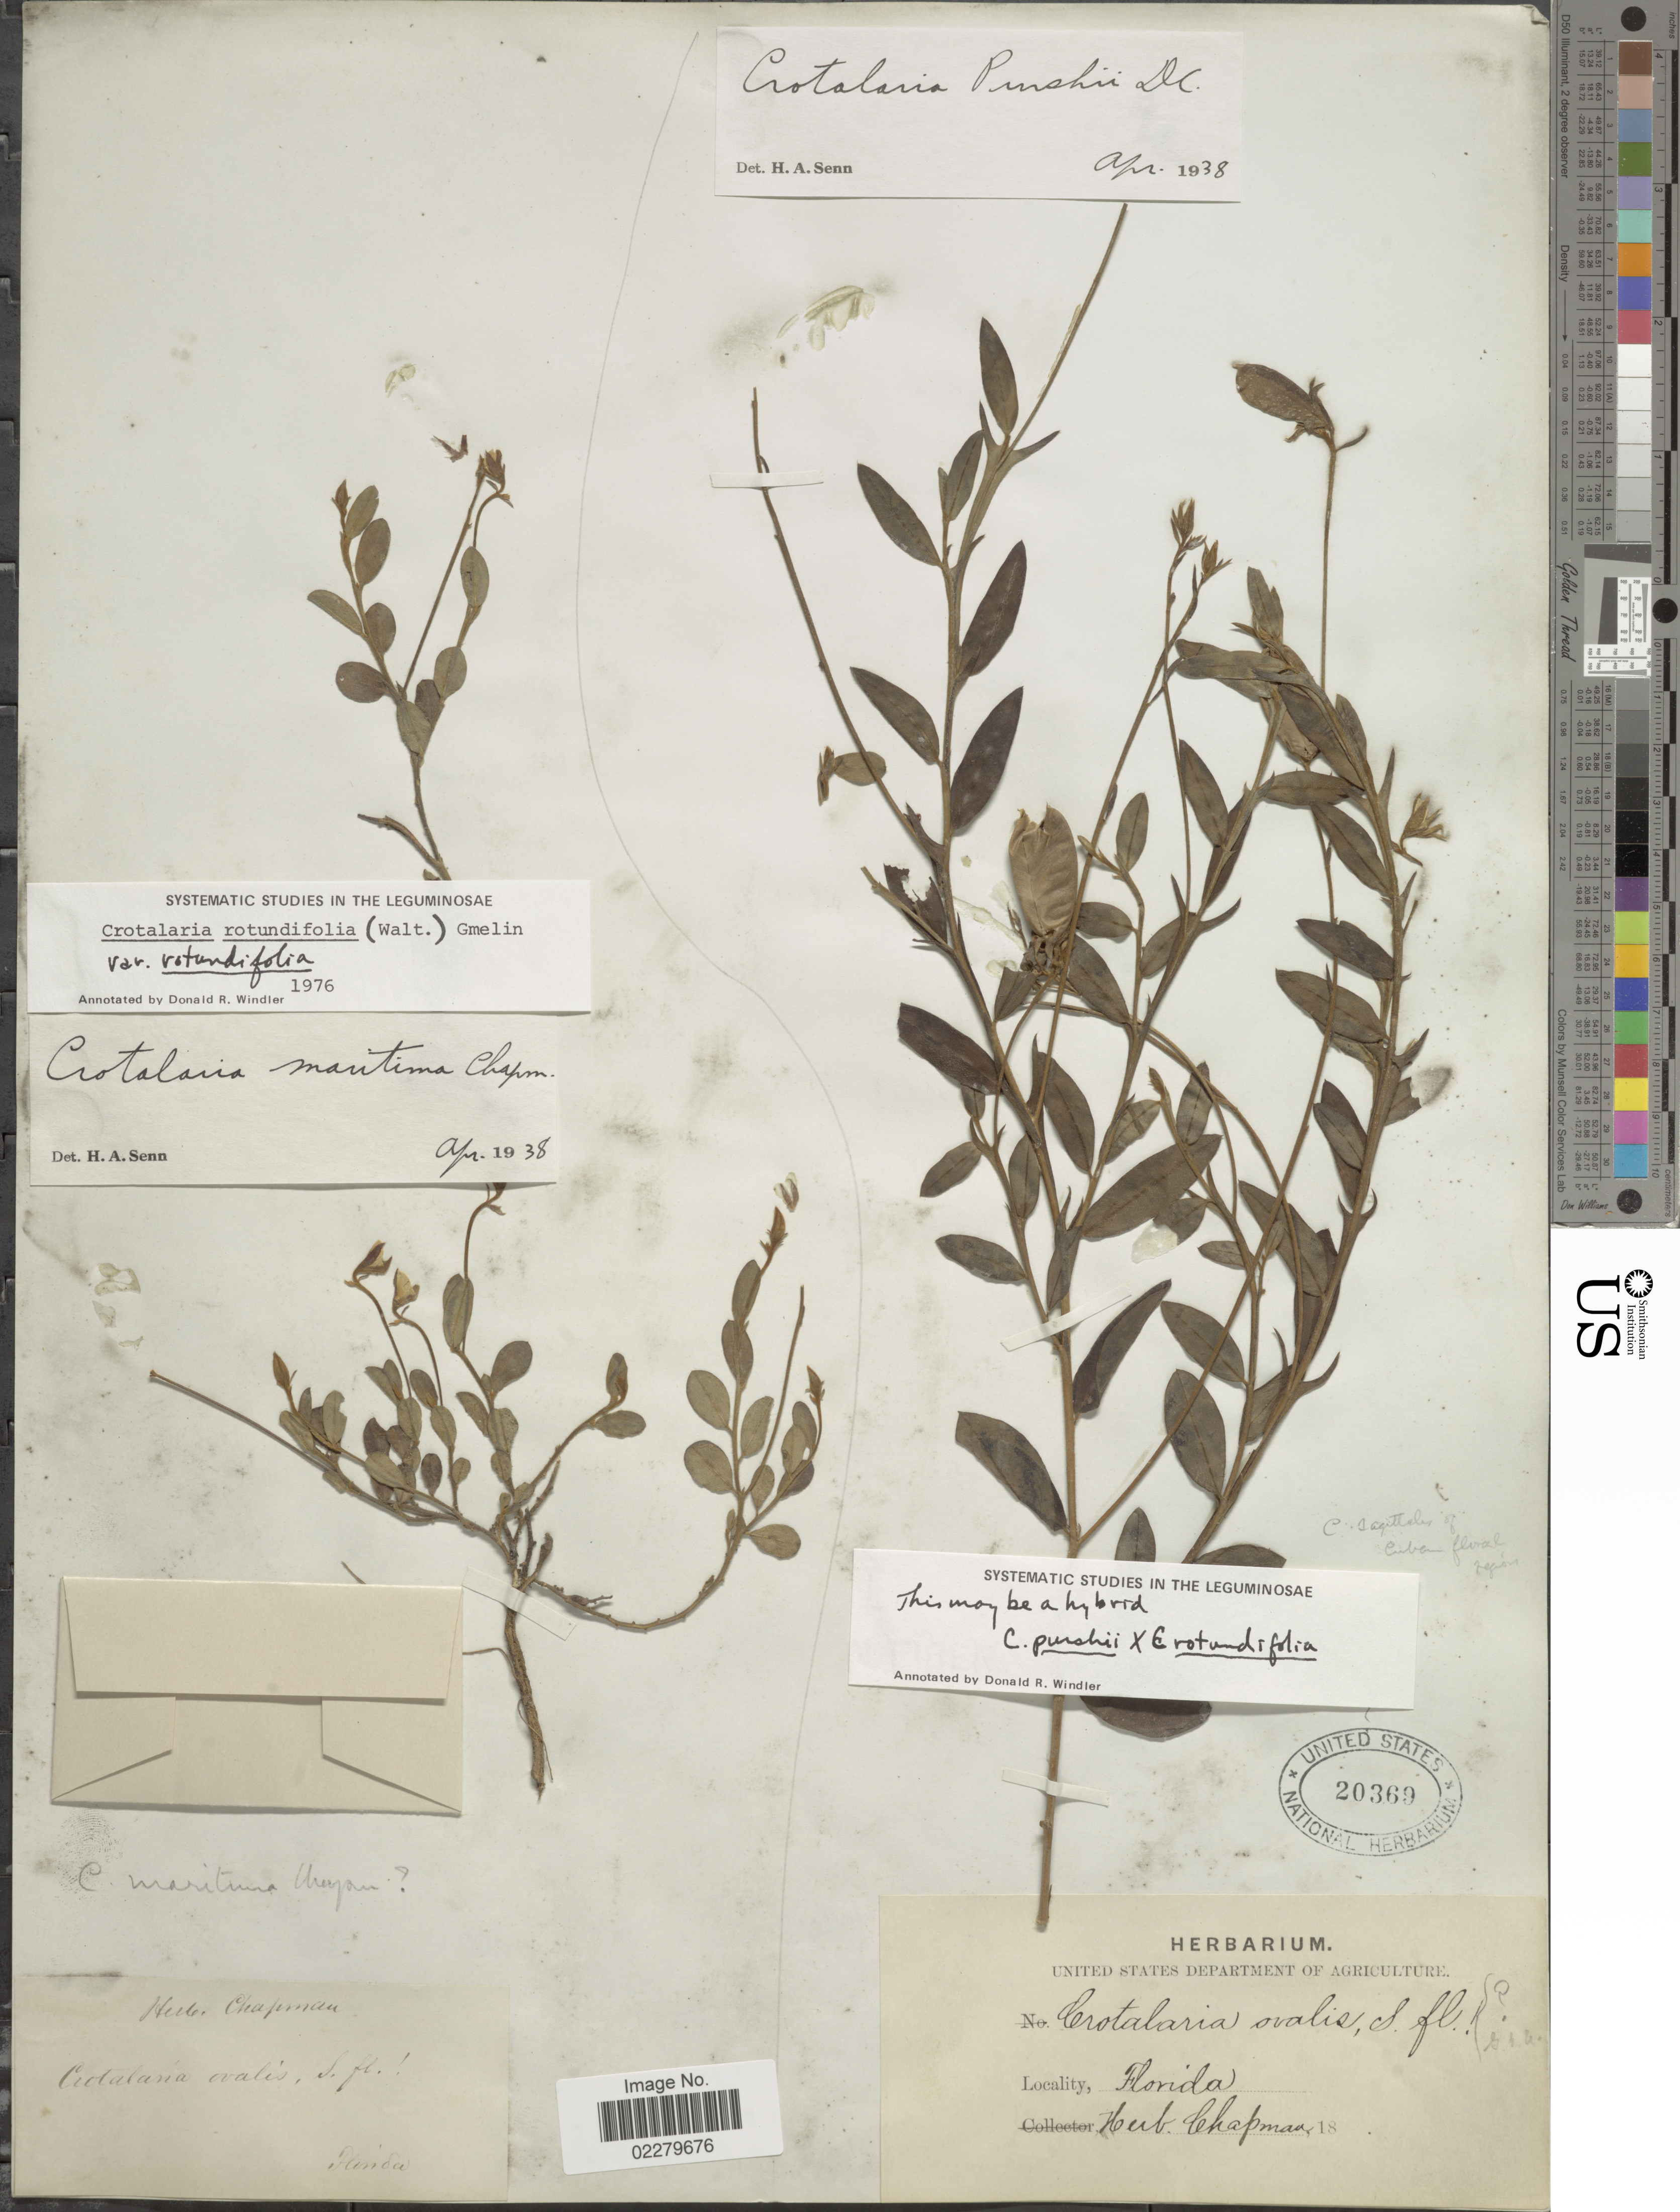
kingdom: Plantae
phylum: Tracheophyta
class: Magnoliopsida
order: Fabales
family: Fabaceae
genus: Crotalaria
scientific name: Crotalaria purshii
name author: DC.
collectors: ex herb. Chapman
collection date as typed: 18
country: United States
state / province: Florida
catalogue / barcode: US 20369